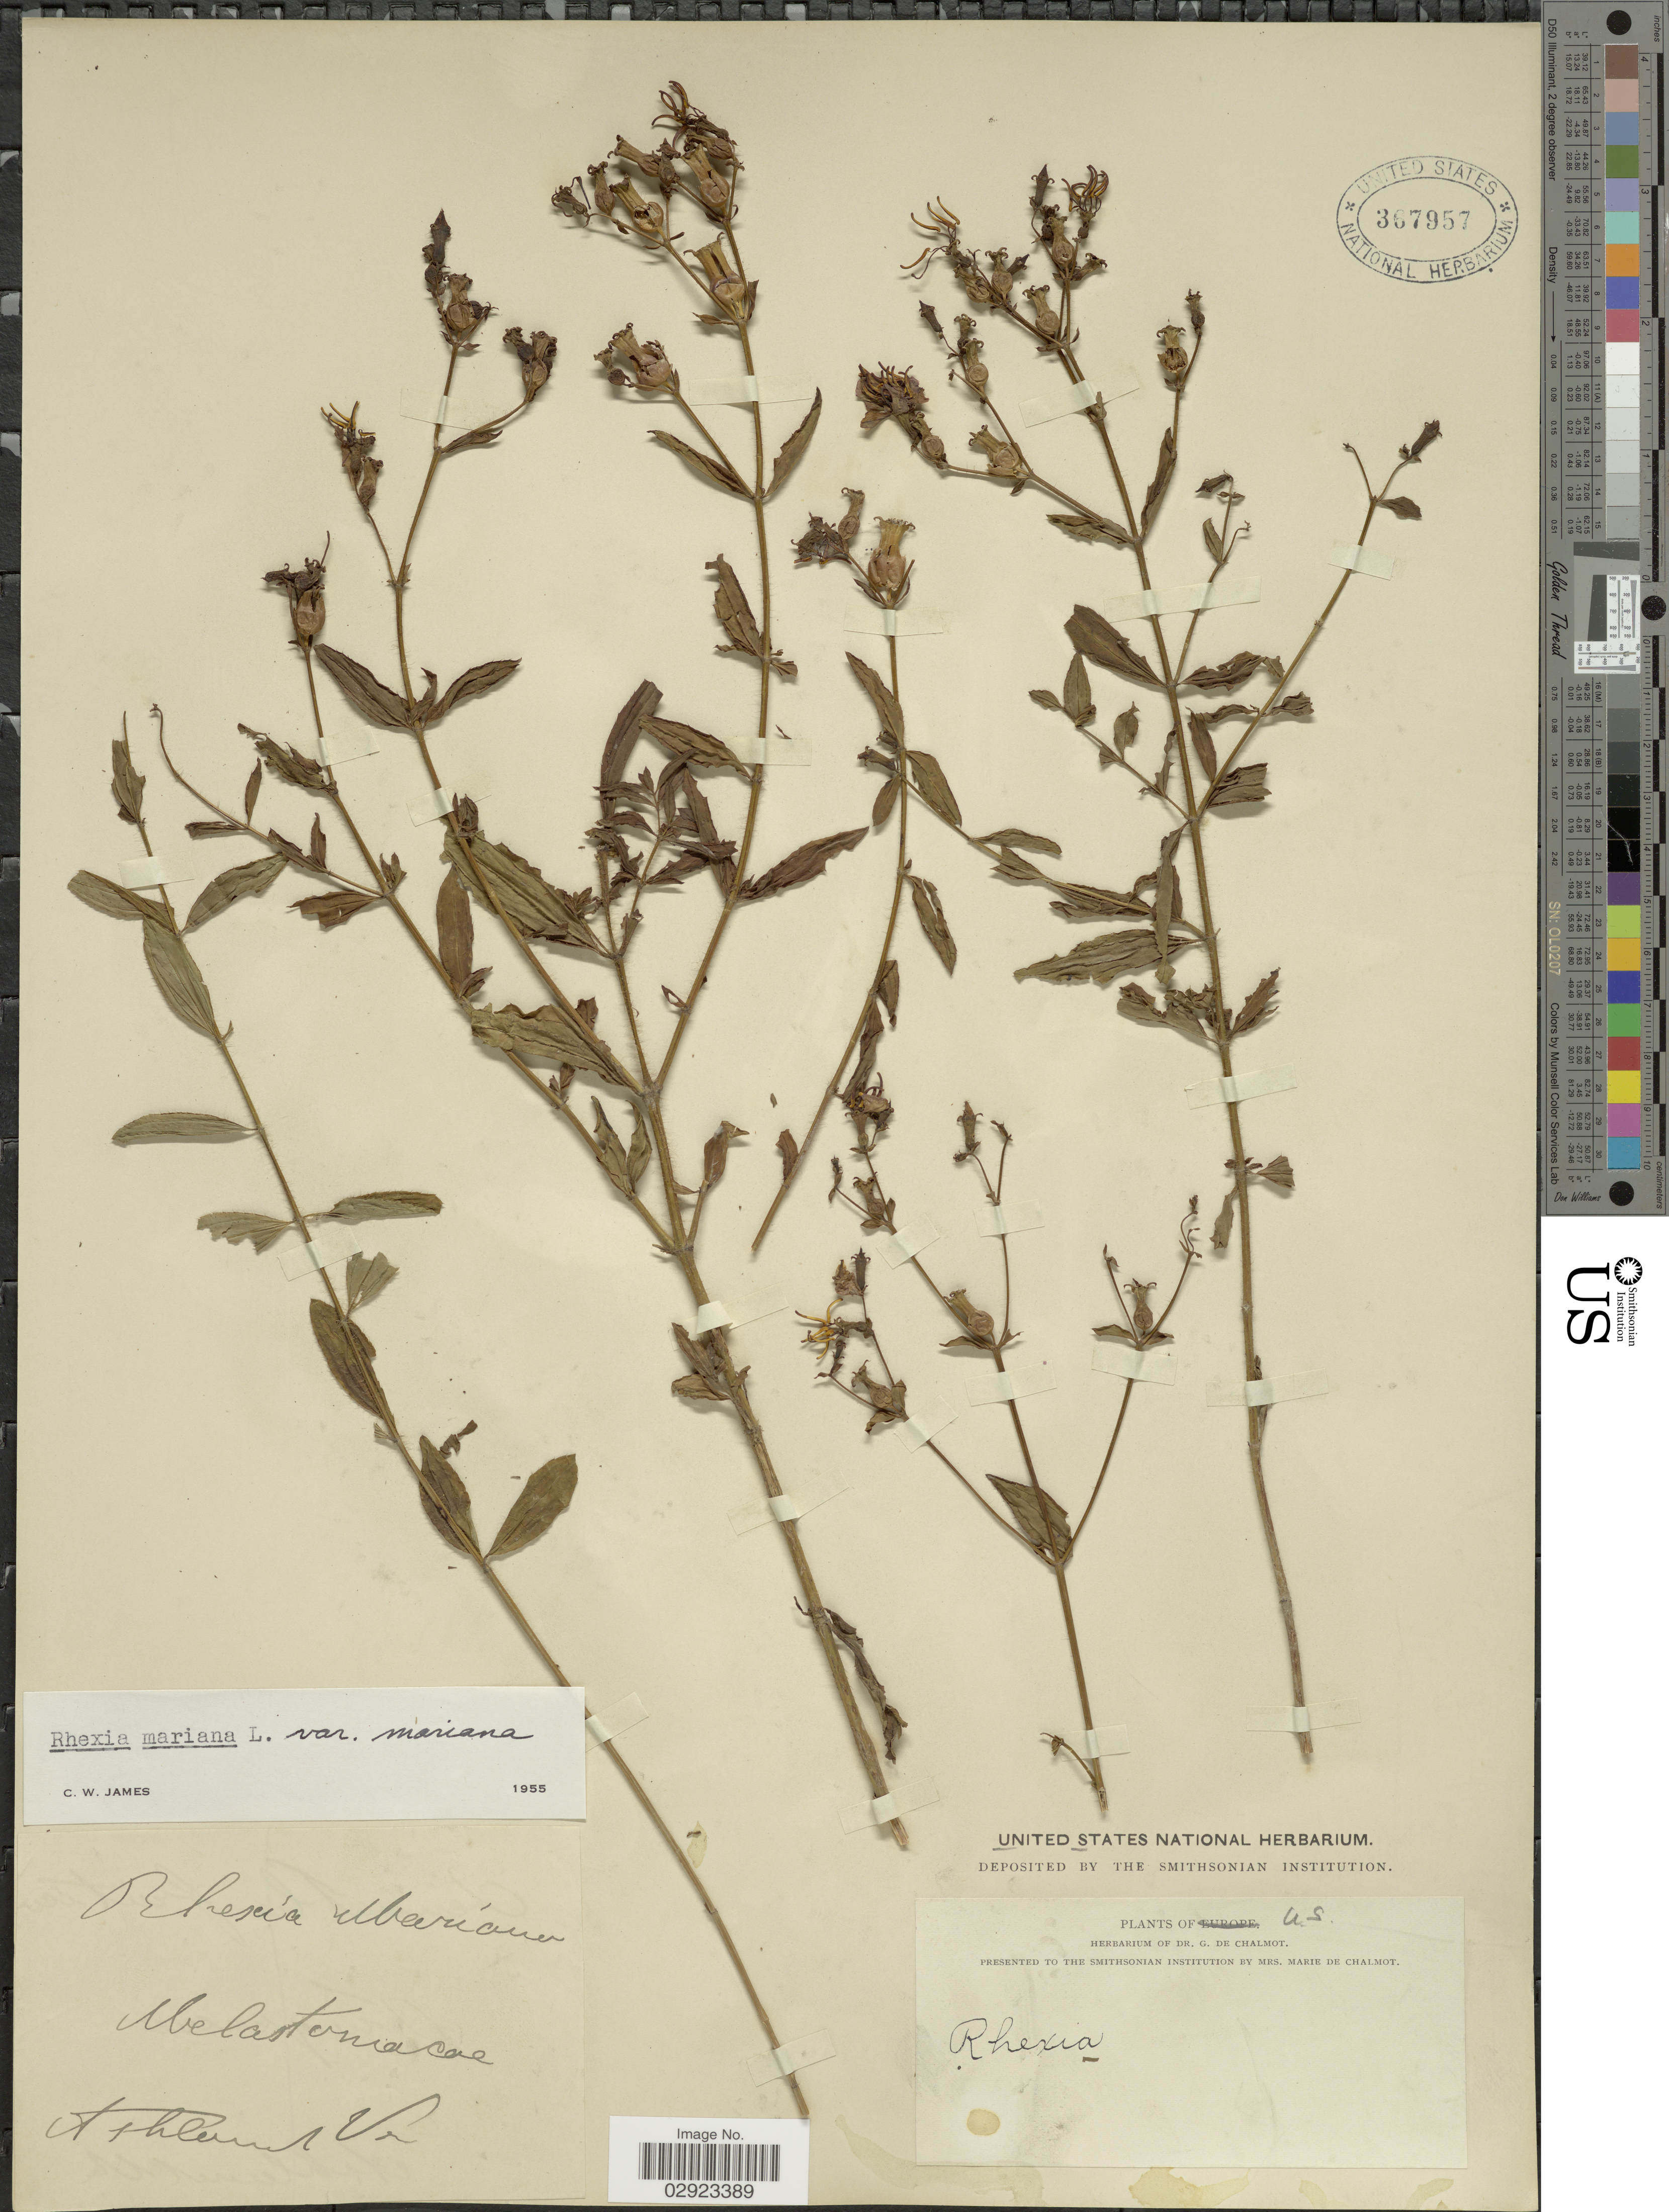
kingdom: Plantae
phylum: Tracheophyta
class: Magnoliopsida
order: Myrtales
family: Melastomataceae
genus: Rhexia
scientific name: Rhexia mariana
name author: L.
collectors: ex herb. G. de Chalmot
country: United States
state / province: Virginia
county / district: Hanover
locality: Ashland.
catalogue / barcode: US 367957